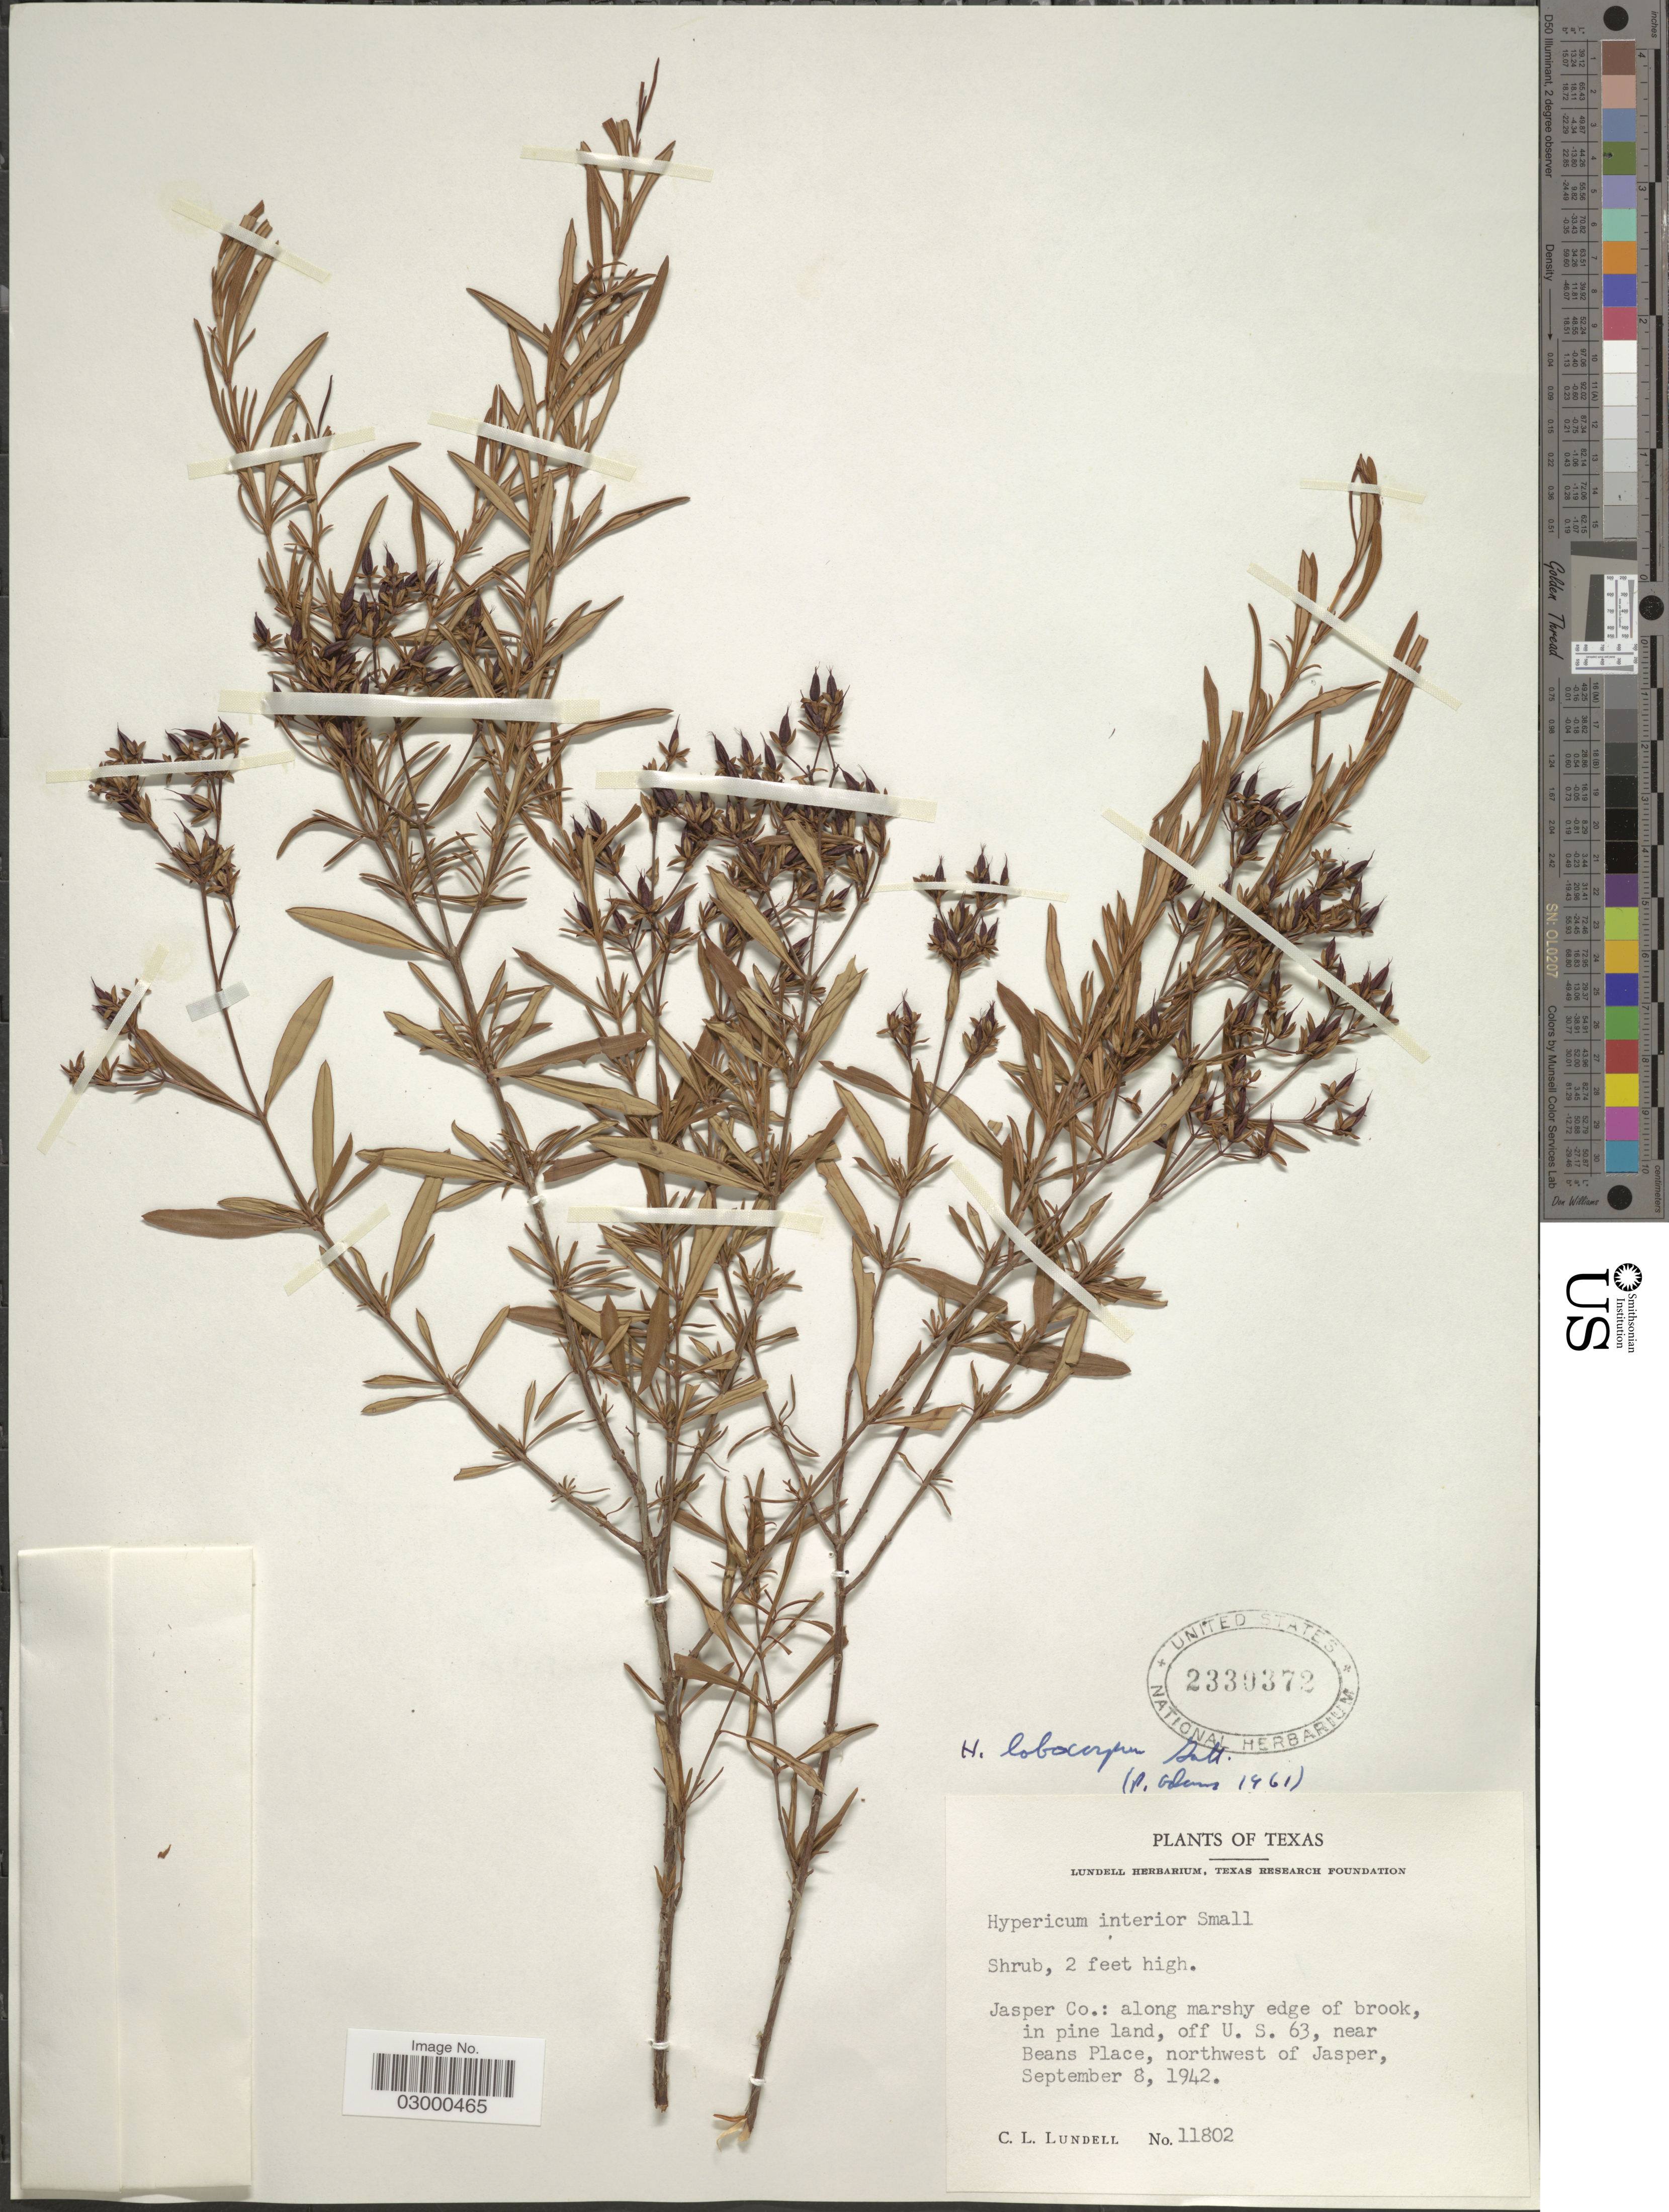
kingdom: Plantae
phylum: Tracheophyta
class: Magnoliopsida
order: Malpighiales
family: Hypericaceae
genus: Hypericum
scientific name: Hypericum cistifolium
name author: Lam.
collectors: C. L. Lundell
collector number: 11802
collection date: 1942-09-08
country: United States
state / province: Texas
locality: Jasper Co.: along marshy edge of brook, in pine land, off U.S. 63, near Beans Place, northwest of Jasper.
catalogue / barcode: US 2330372